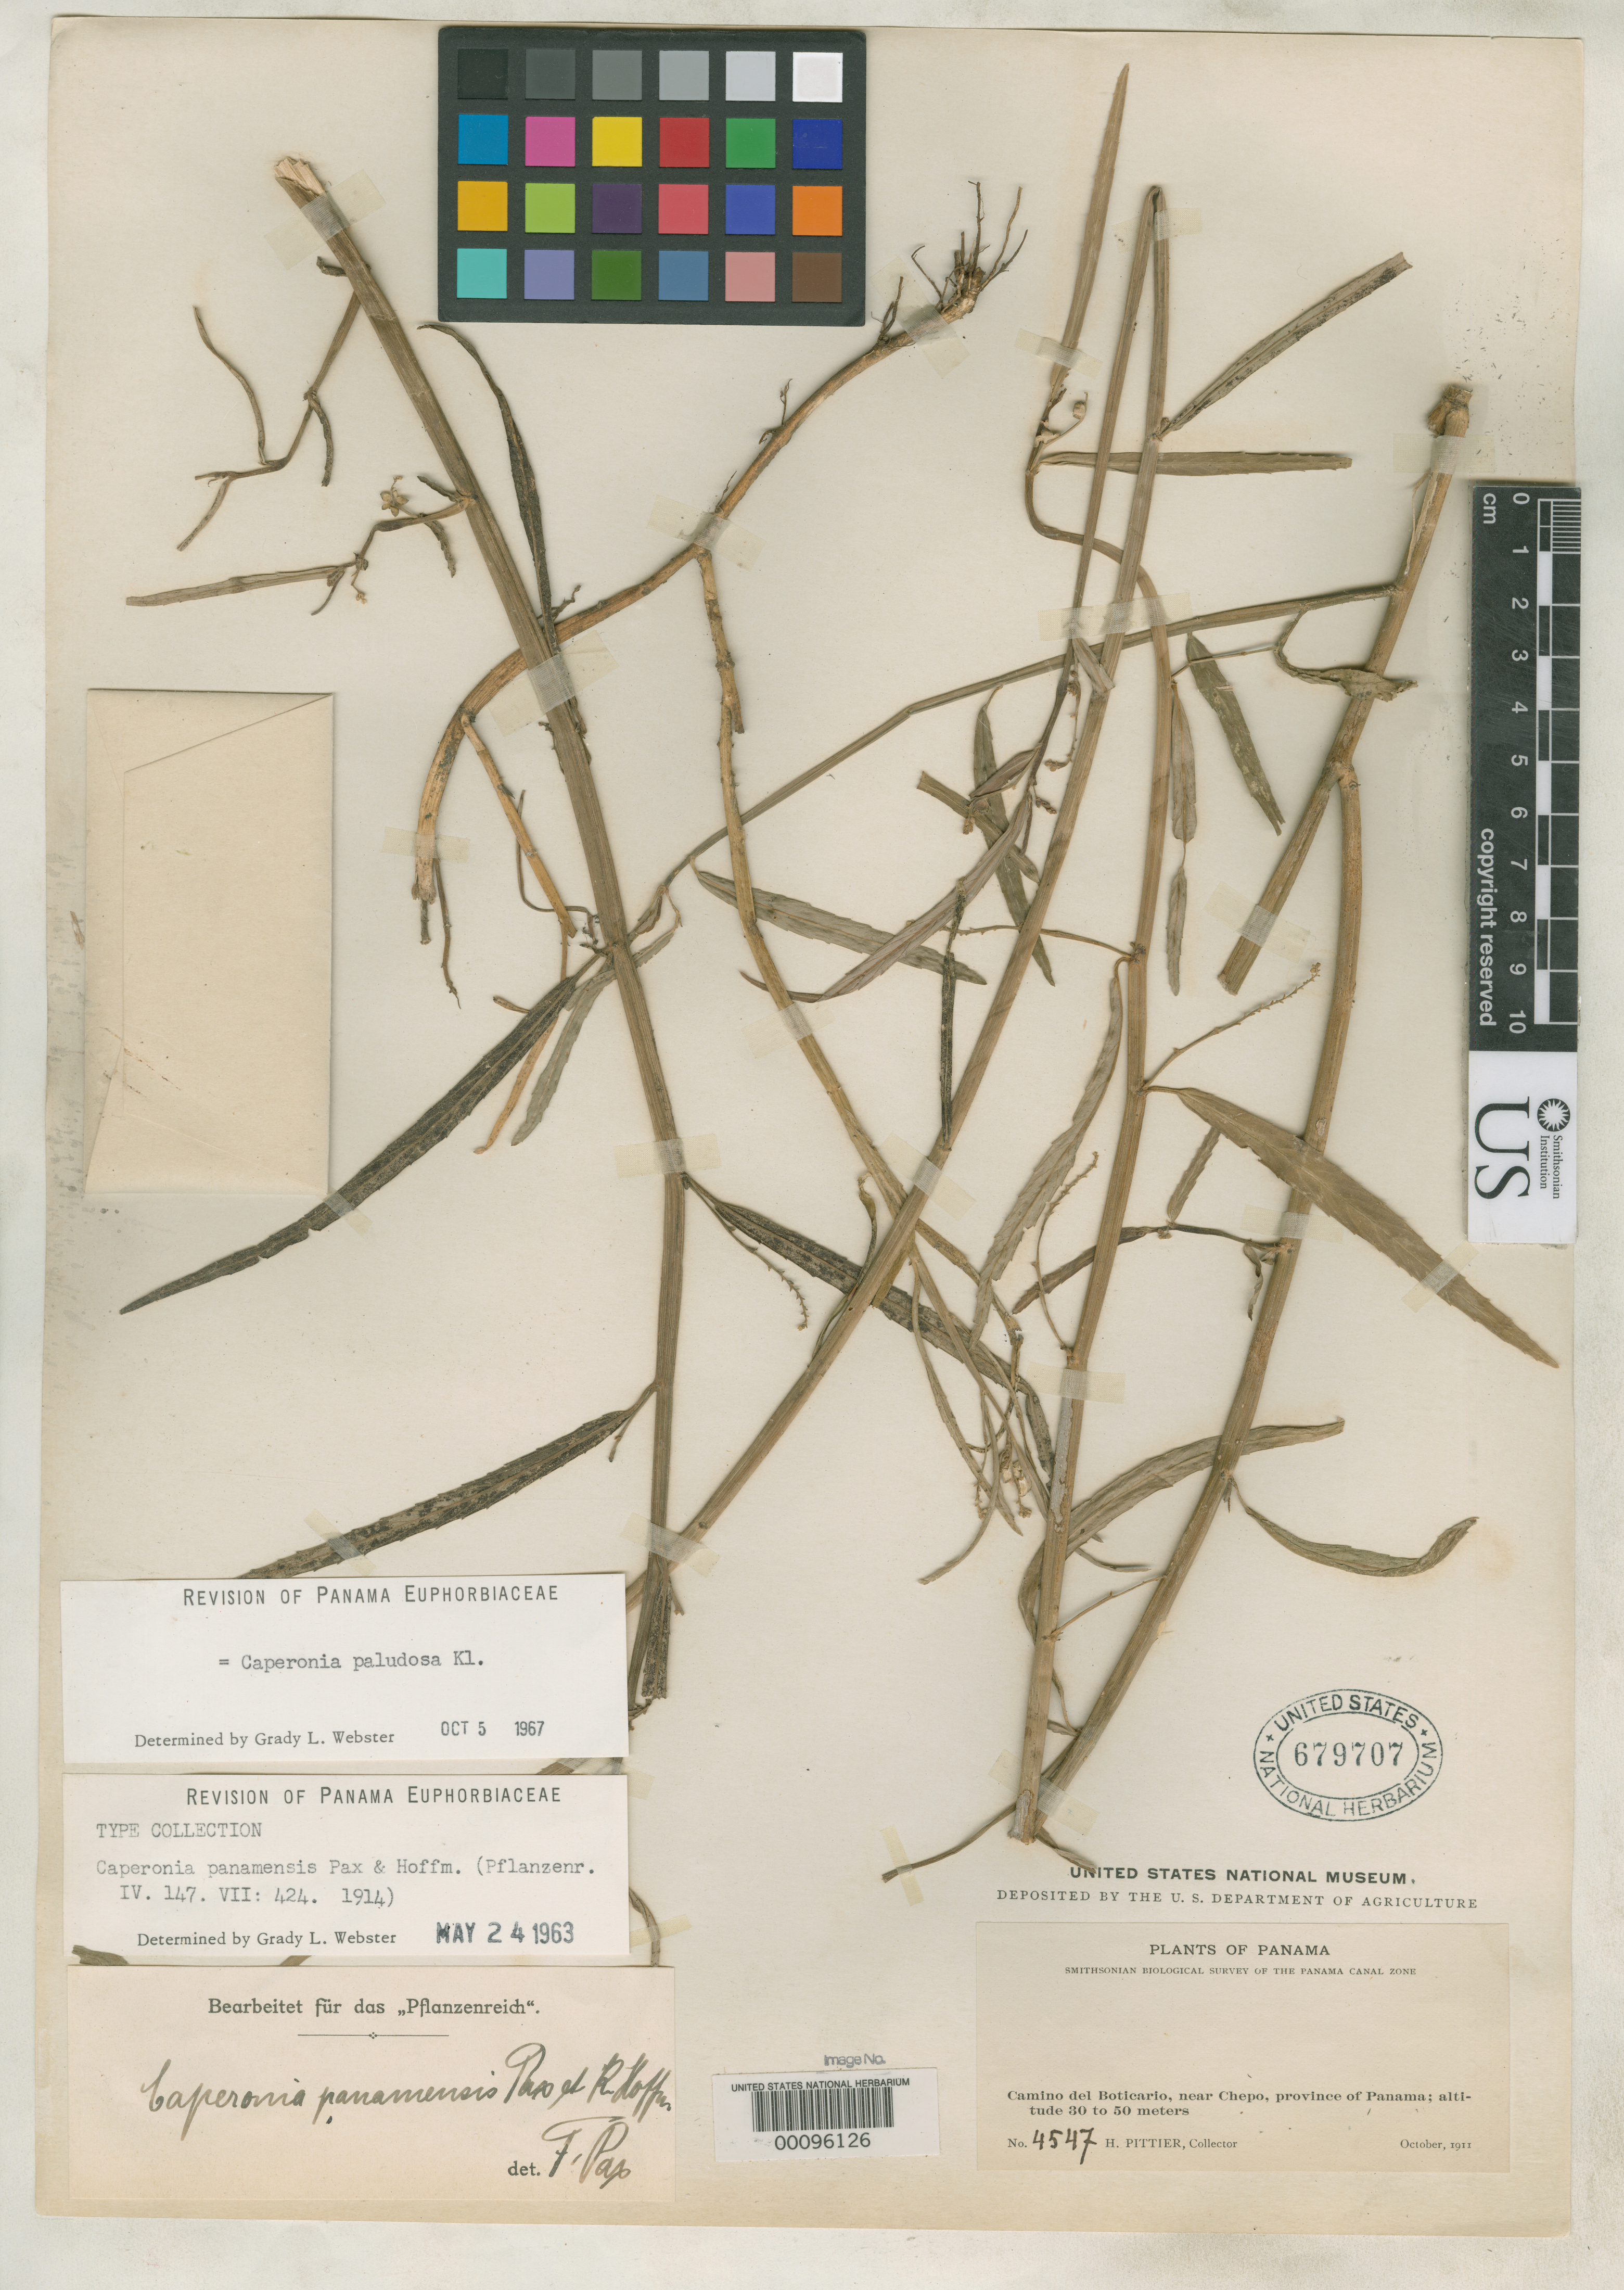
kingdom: Plantae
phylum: Tracheophyta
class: Magnoliopsida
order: Malpighiales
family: Euphorbiaceae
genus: Caperonia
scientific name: Caperonia panamensis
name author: Pax & K. Hoffm. in Engl.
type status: Syntype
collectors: H. F. Pittier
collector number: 4547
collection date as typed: Oct 1911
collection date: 1911-10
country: Panama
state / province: Panamá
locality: Chepo.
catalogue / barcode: US 679707